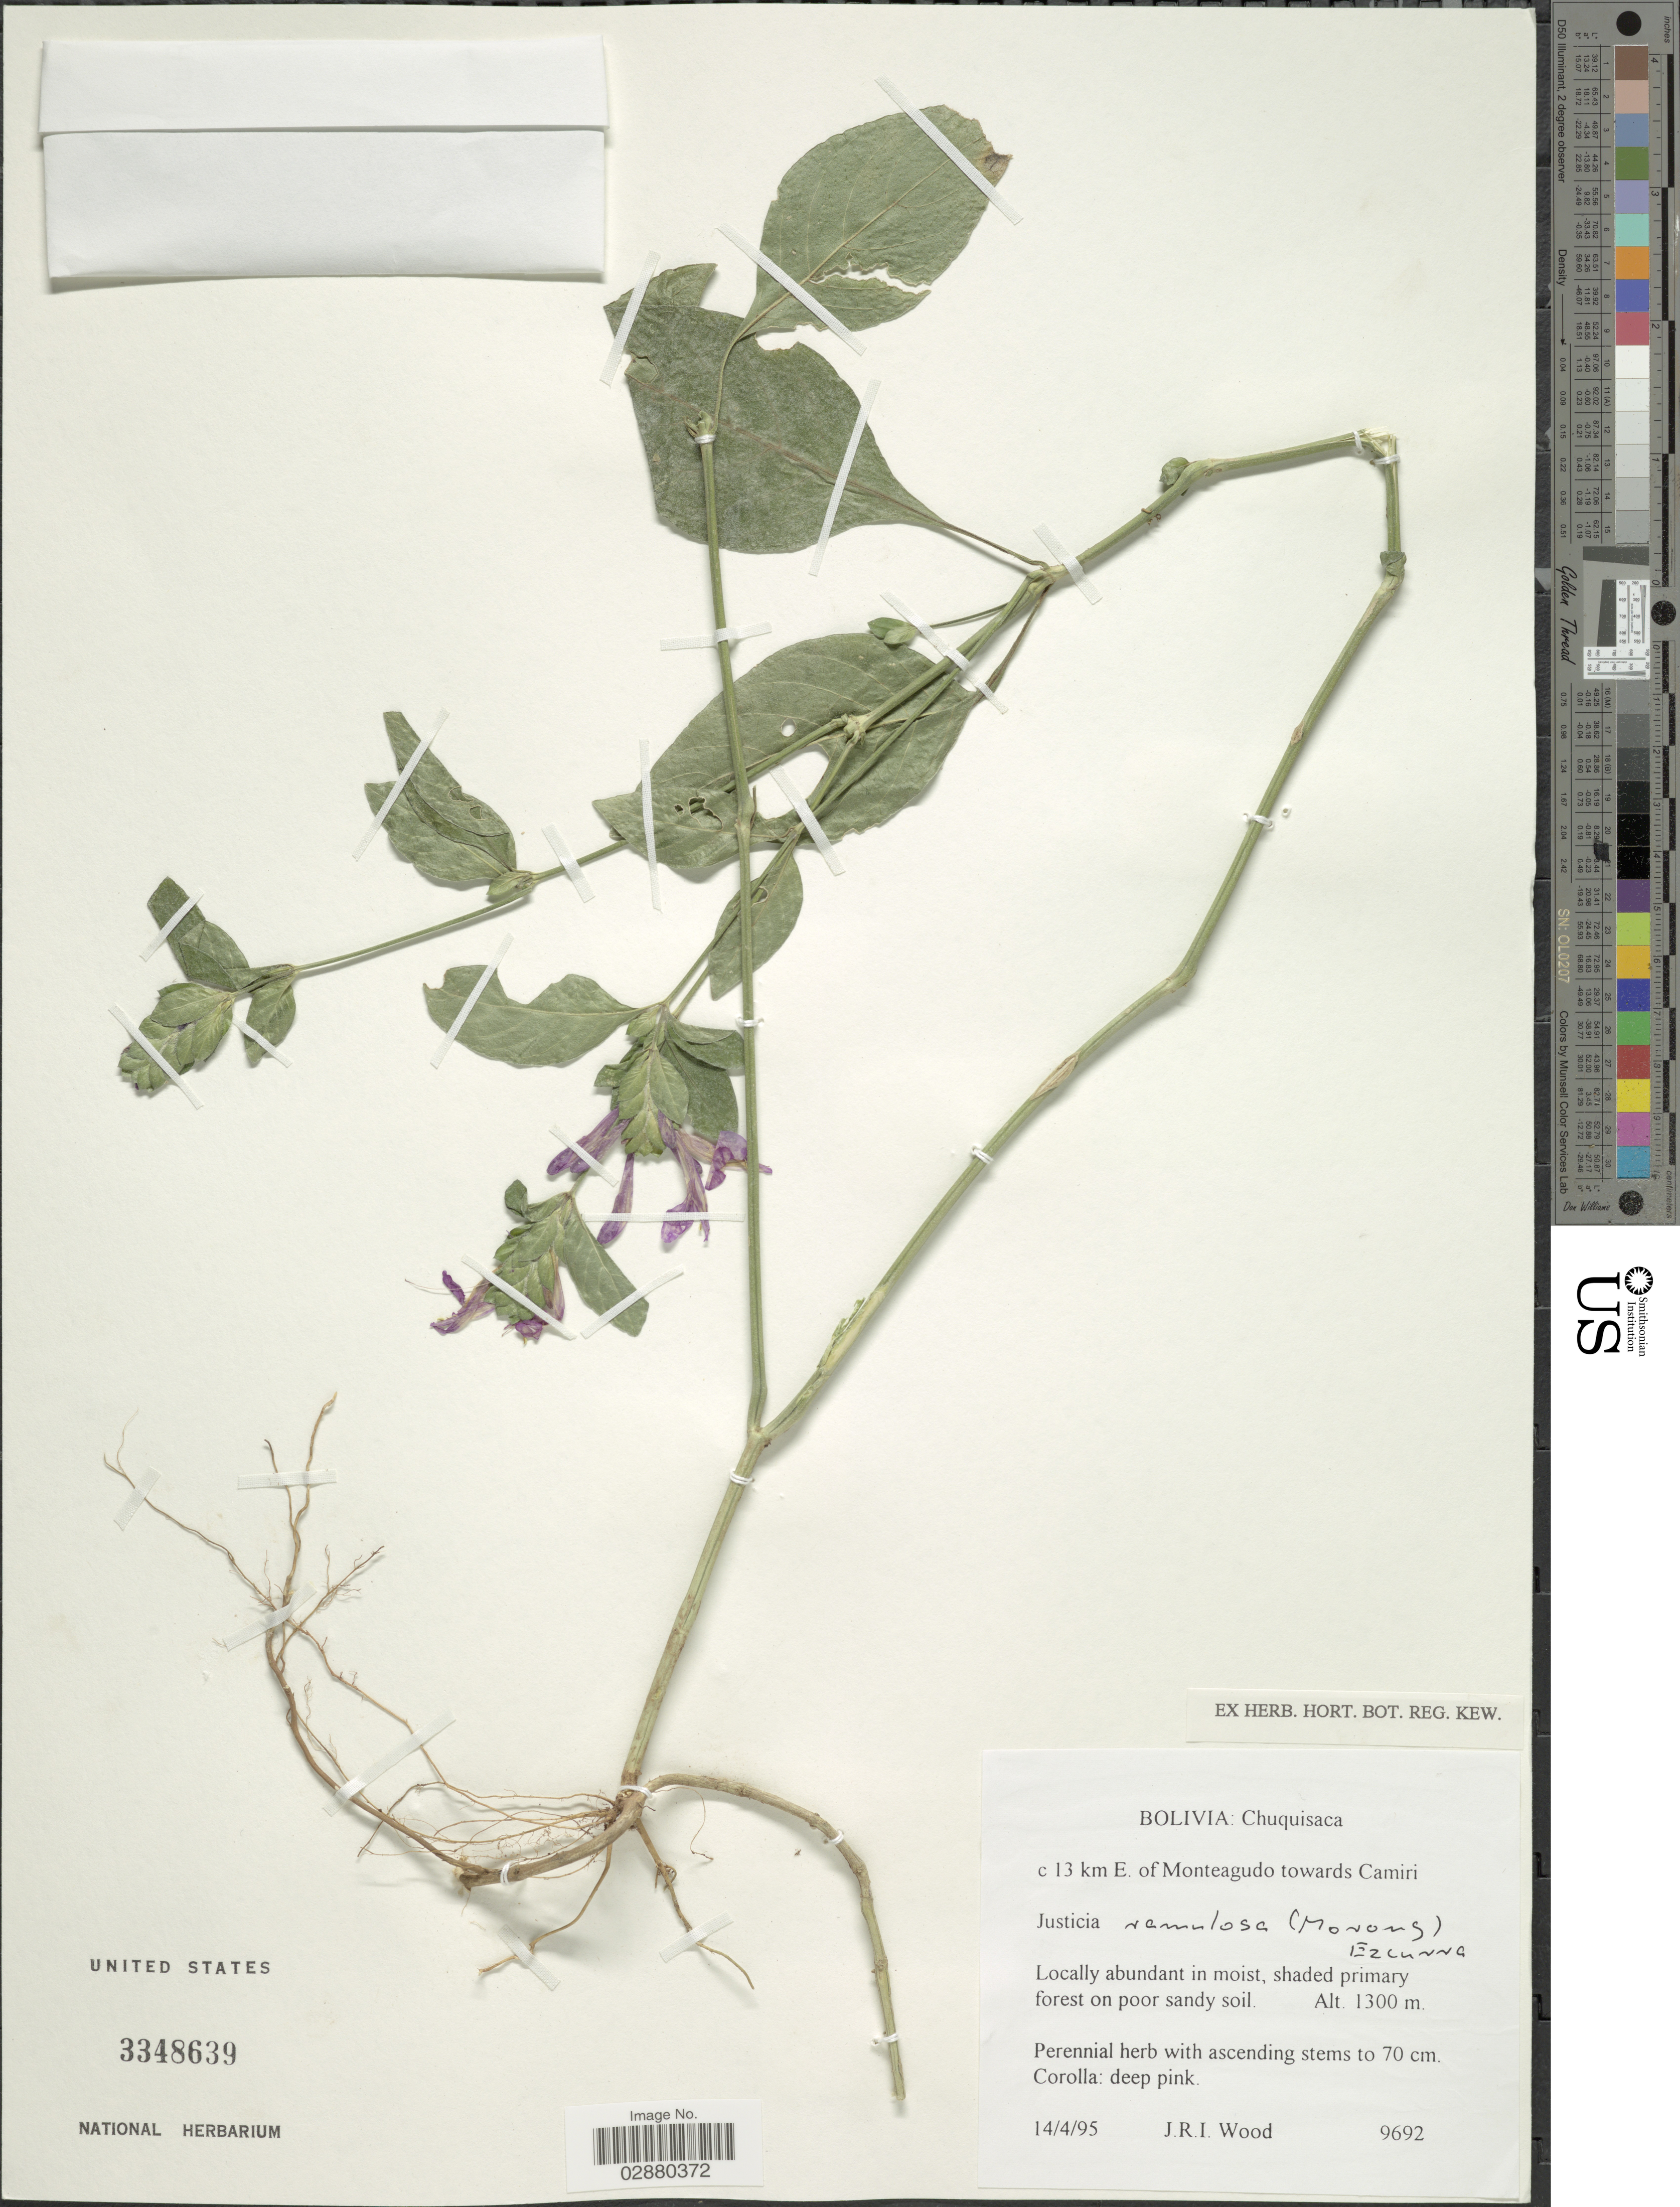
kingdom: Plantae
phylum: Tracheophyta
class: Magnoliopsida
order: Lamiales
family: Acanthaceae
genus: Justicia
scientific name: Justicia ramulosa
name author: (Morong) V.A.W. Graham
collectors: J. R. I. Wood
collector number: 9692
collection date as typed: Transcribed d/m/y: 14/4/95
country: Bolivia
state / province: Chuquisaca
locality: C 13 km E. of Monteagudo towards Camiri.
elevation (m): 1300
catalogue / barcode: US 3348639